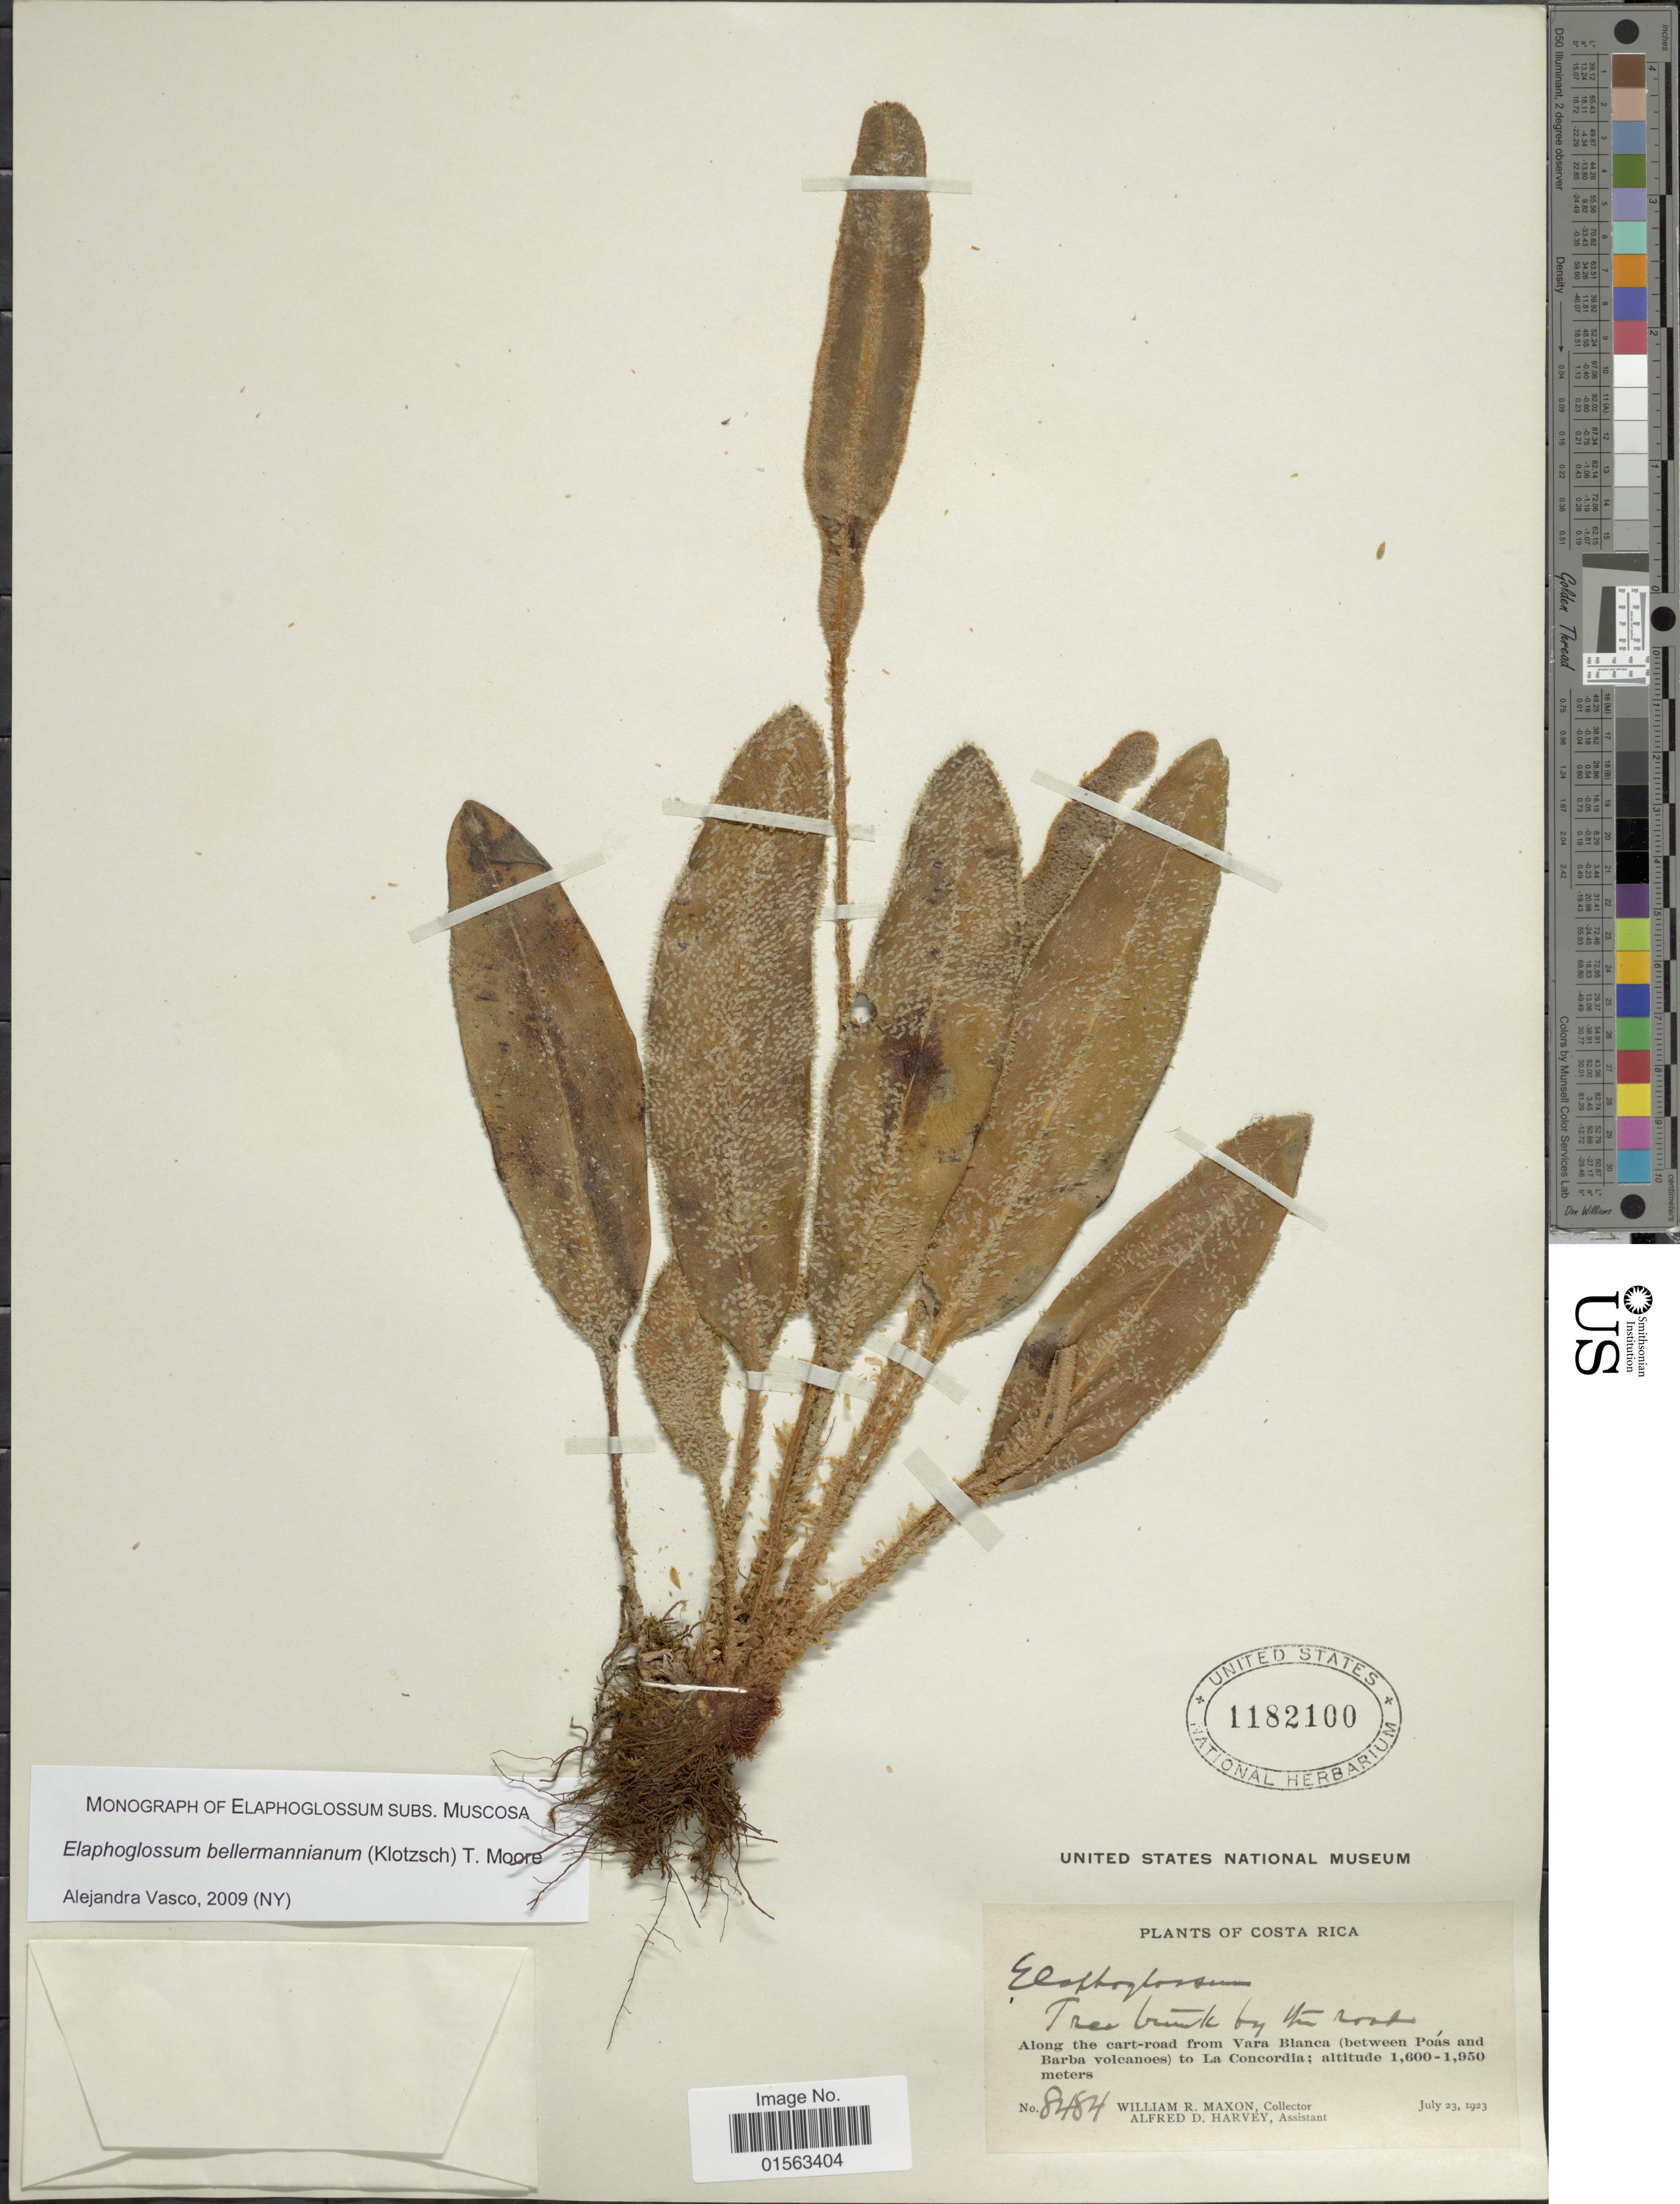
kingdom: Plantae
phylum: Tracheophyta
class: Polypodiopsida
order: Polypodiales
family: Dryopteridaceae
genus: Elaphoglossum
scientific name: Elaphoglossum bellermannianum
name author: (Klotzsch) T. Moore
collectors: W. R. Maxon & A. D. Harvey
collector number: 8484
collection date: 1923-07-23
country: Costa Rica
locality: Along the cart-road from Vara Blanca (between Poas and Barba volcanoes) to La Condcordia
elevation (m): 1600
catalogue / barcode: US 1182100